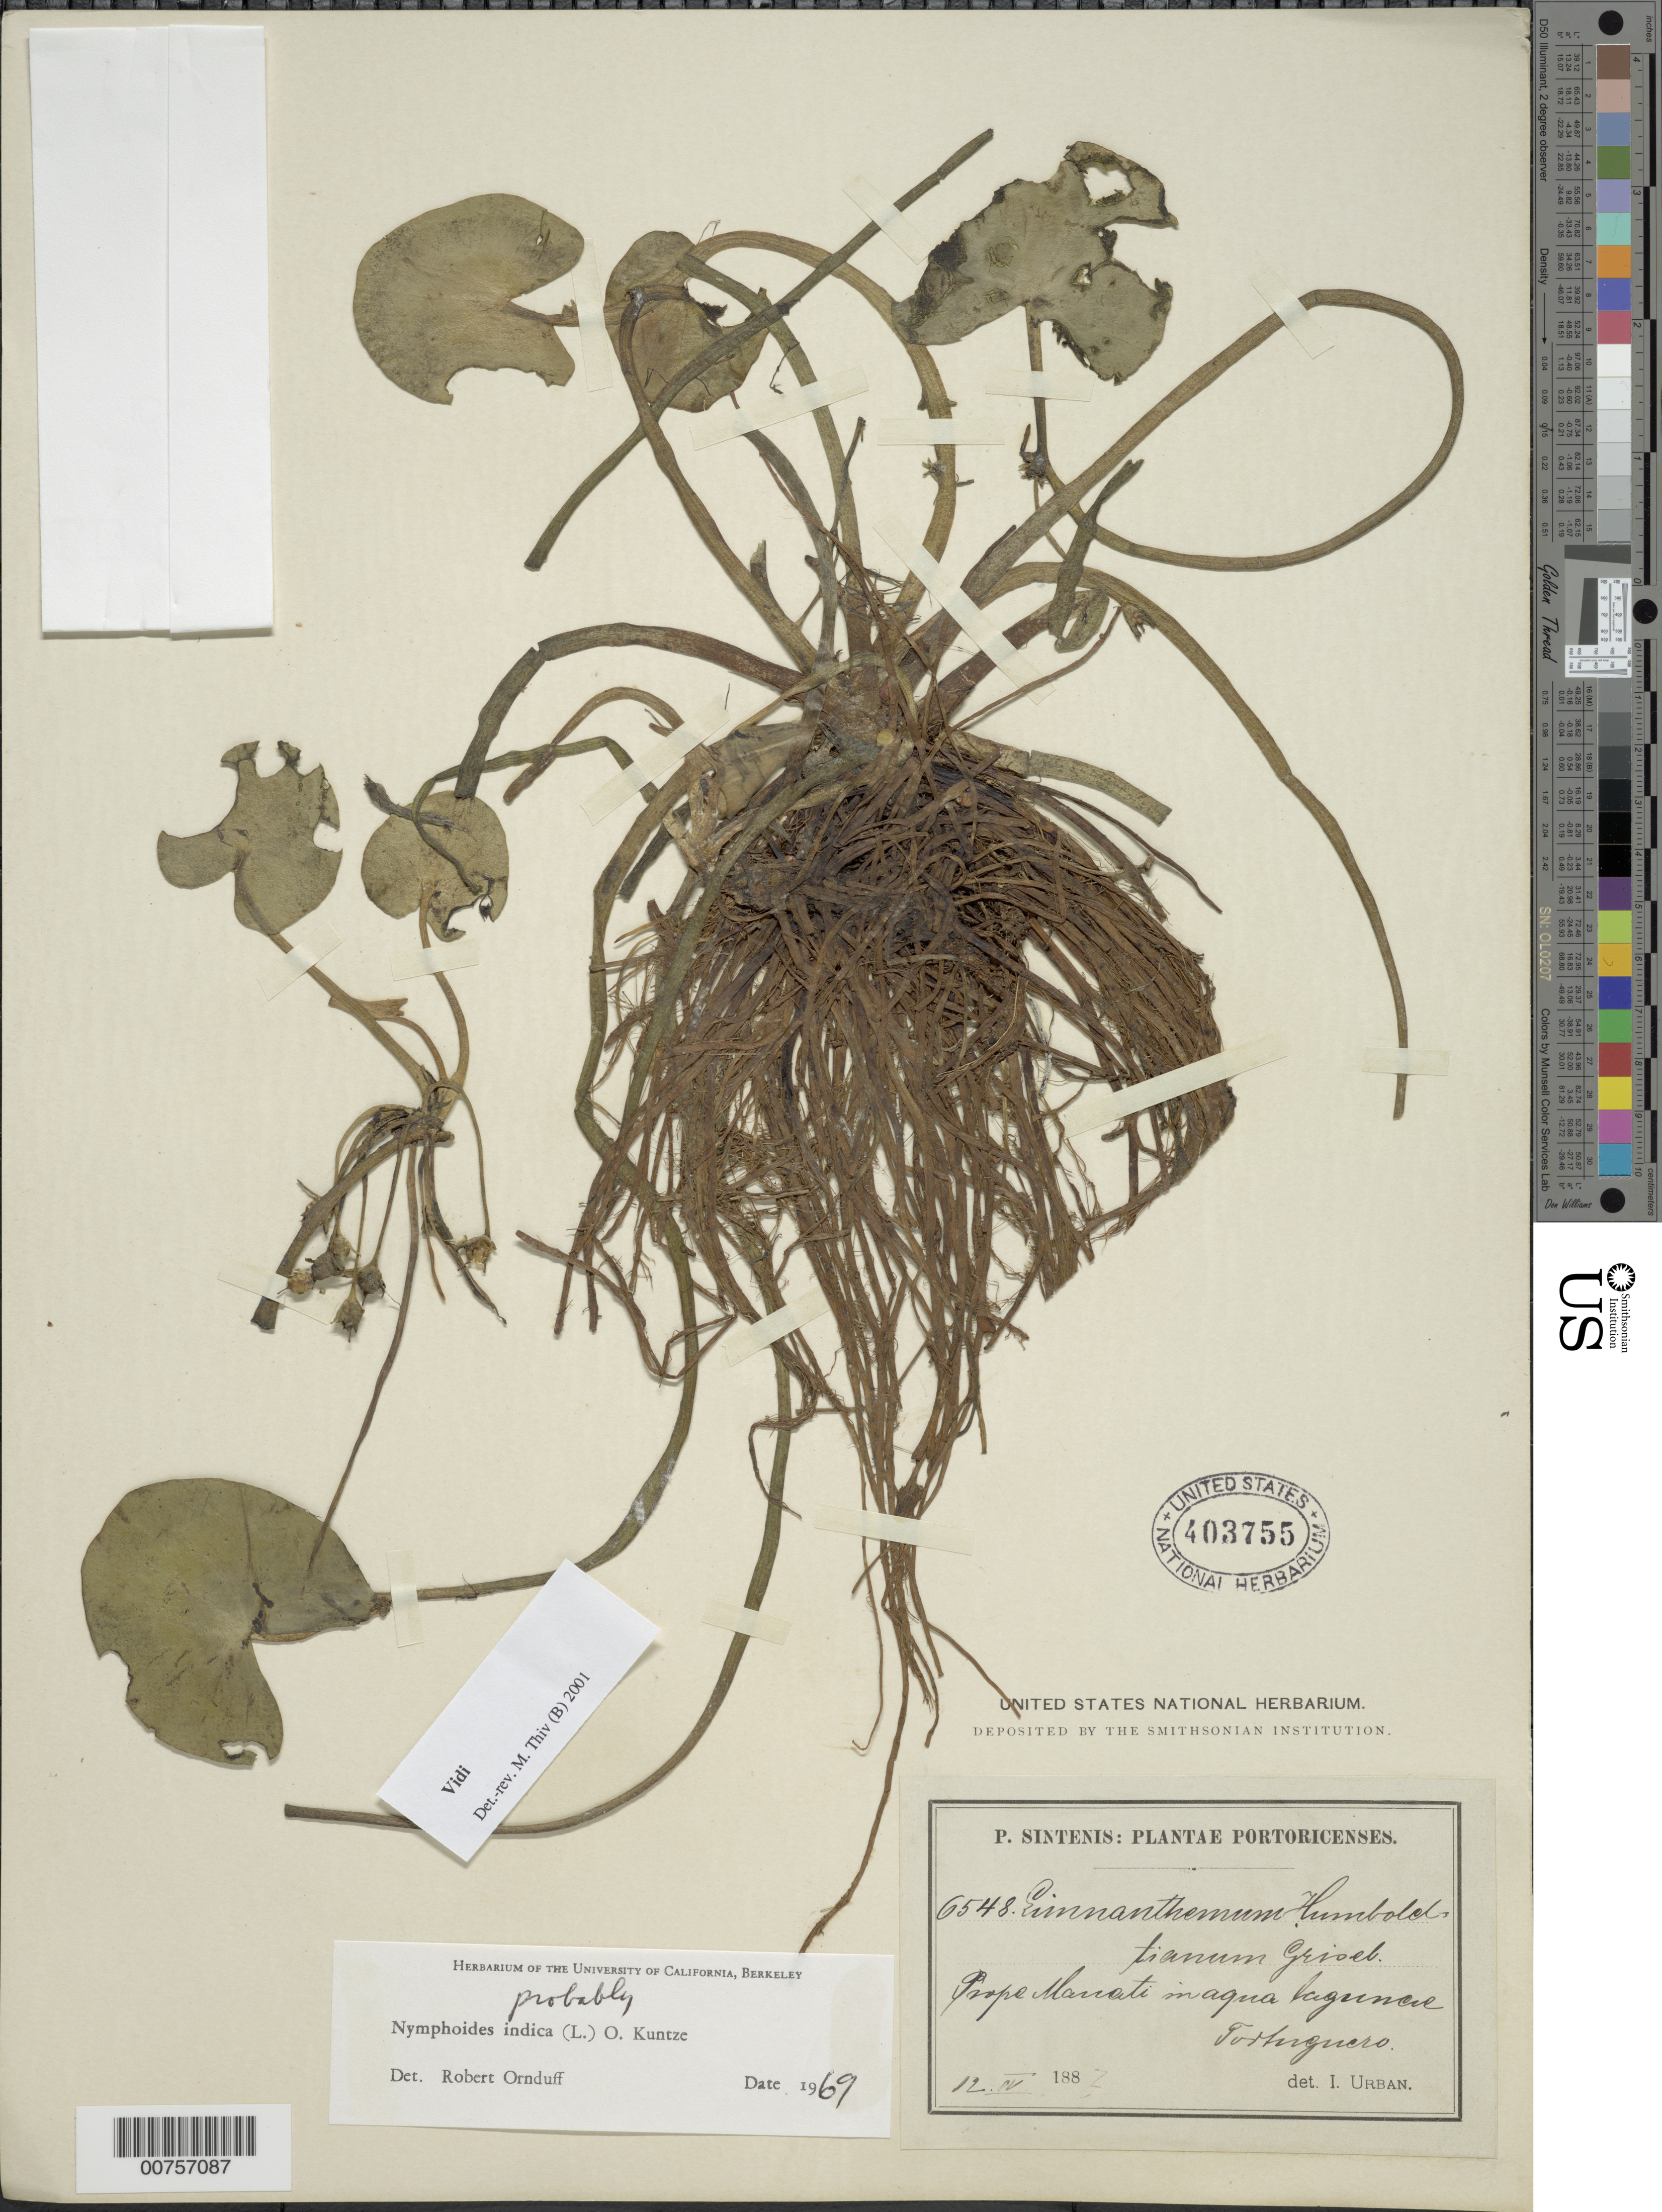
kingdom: Plantae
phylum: Tracheophyta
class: Magnoliopsida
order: Asterales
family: Menyanthaceae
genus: Nymphoides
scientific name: Nymphoides indica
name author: (L.) Kuntze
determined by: Thiv, M.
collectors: P. Sintenis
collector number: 6548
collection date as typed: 12 Apr 1882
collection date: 1887-04-12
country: Puerto Rico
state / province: Manatí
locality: Prope Manati in agua laguna Tortuguero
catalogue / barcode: US 403755